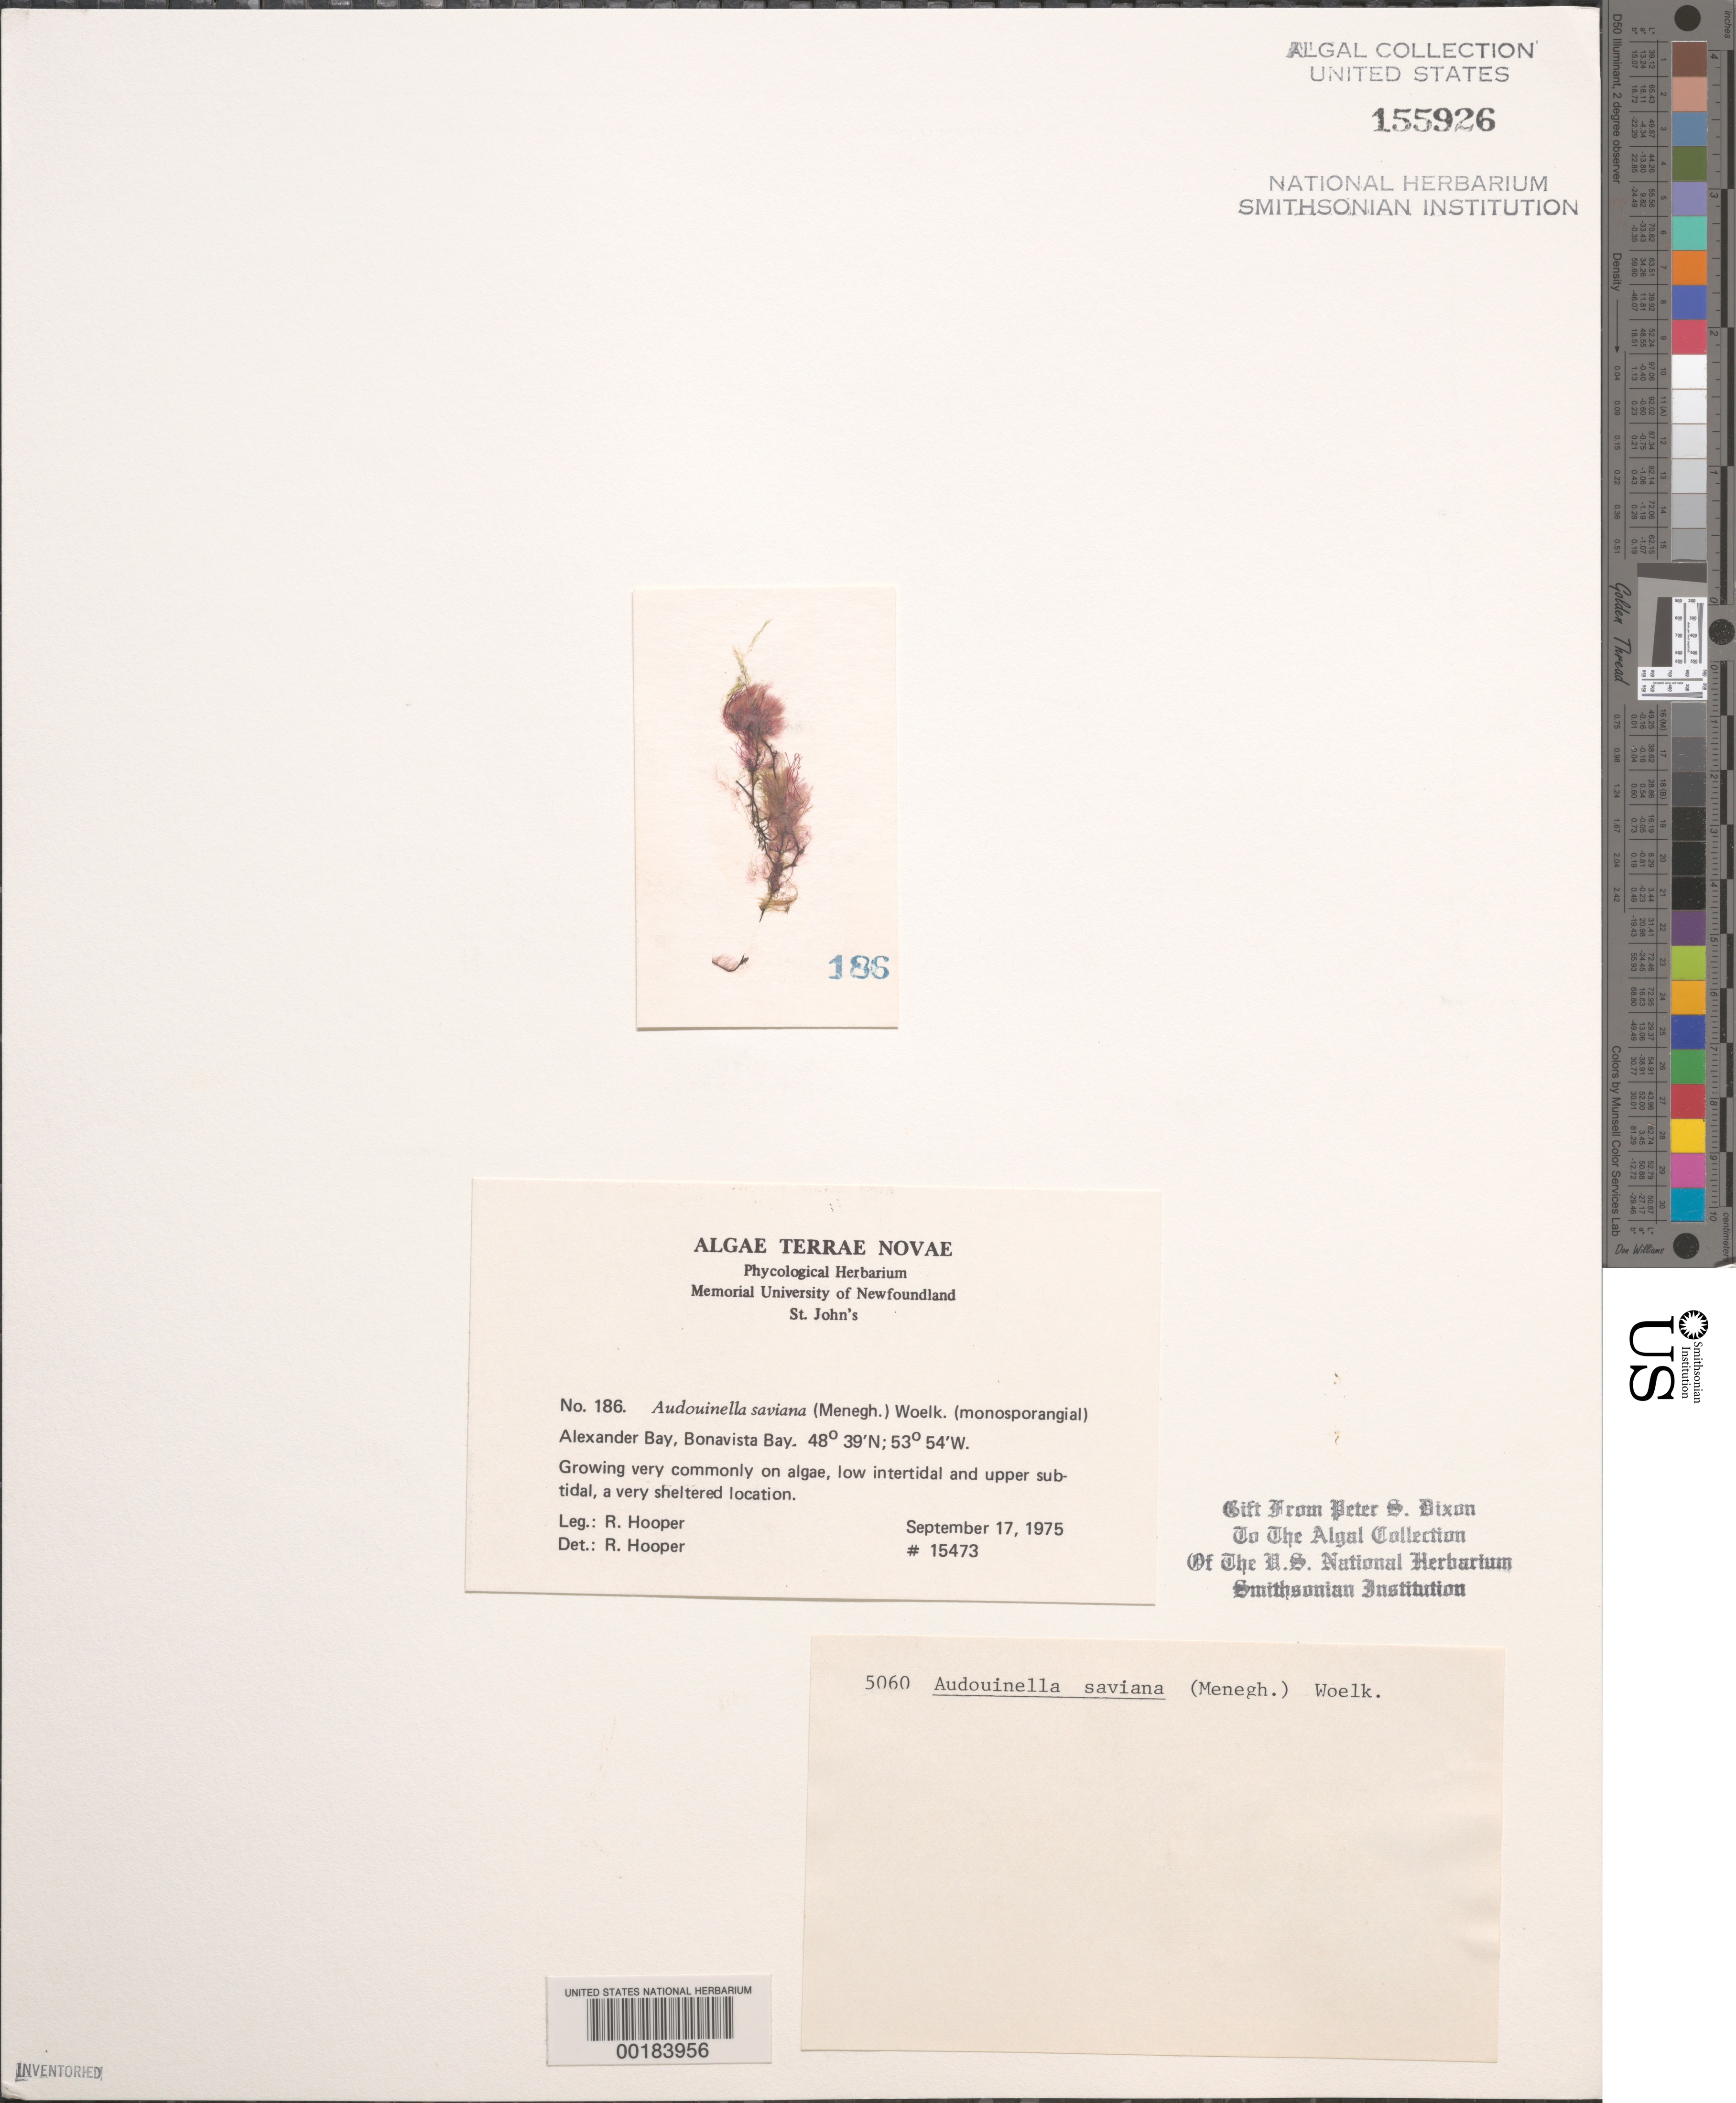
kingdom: Plantae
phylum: Rhodophyta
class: Florideophyceae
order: Colaconematales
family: Colaconemataceae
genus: Colaconema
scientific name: Colaconema savianum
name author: (Menegh.) R. Nielsen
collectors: R. G. Hooper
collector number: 15473 & PSD 5060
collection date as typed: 17 Sep 1975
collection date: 1975-09-17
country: Canada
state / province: Newfoundland and Labrador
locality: Alexander Bay, Bonavista Bay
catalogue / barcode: US 155926